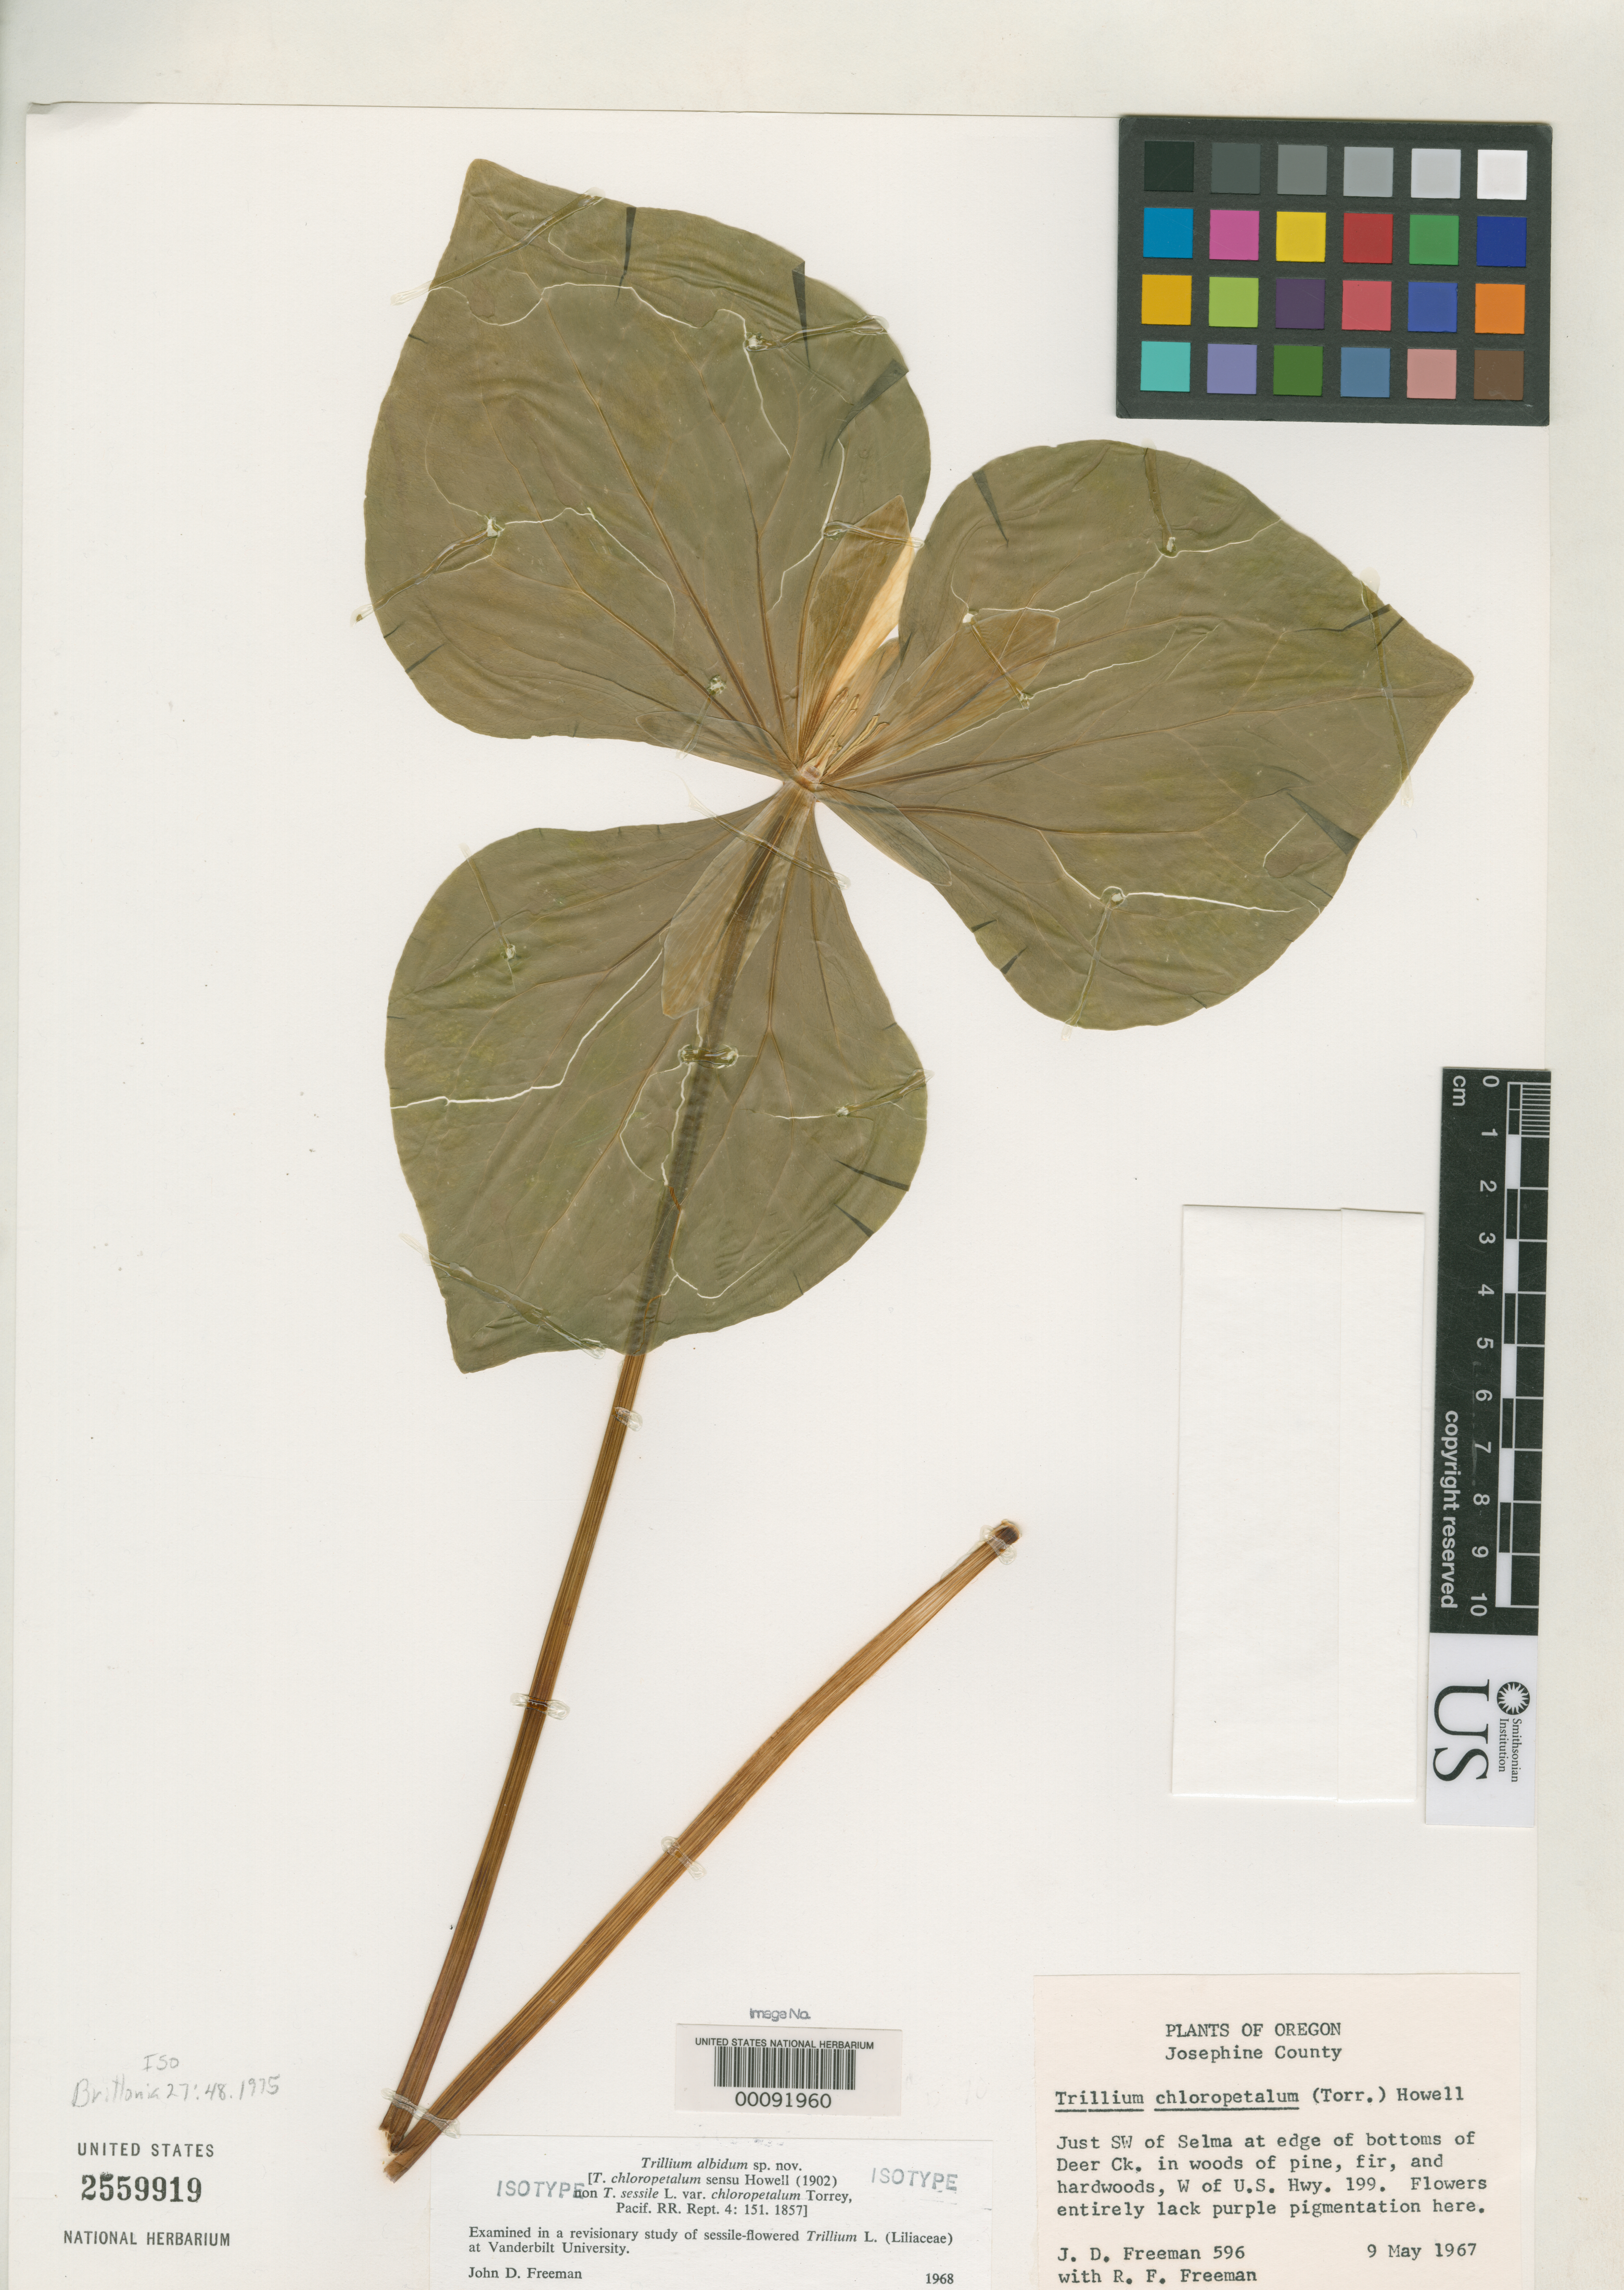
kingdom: Plantae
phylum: Tracheophyta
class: Liliopsida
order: Liliales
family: Melanthiaceae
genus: Trillium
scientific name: Trillium albidum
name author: J. D. Freeman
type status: Isotype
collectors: J. Freeman & R. Freeman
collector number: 596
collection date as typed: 09 May 1967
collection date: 1967-05-09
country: United States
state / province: Oregon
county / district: Josephine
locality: SW of Selma, Deer Creek W of US Hwy.199.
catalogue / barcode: US 2559919